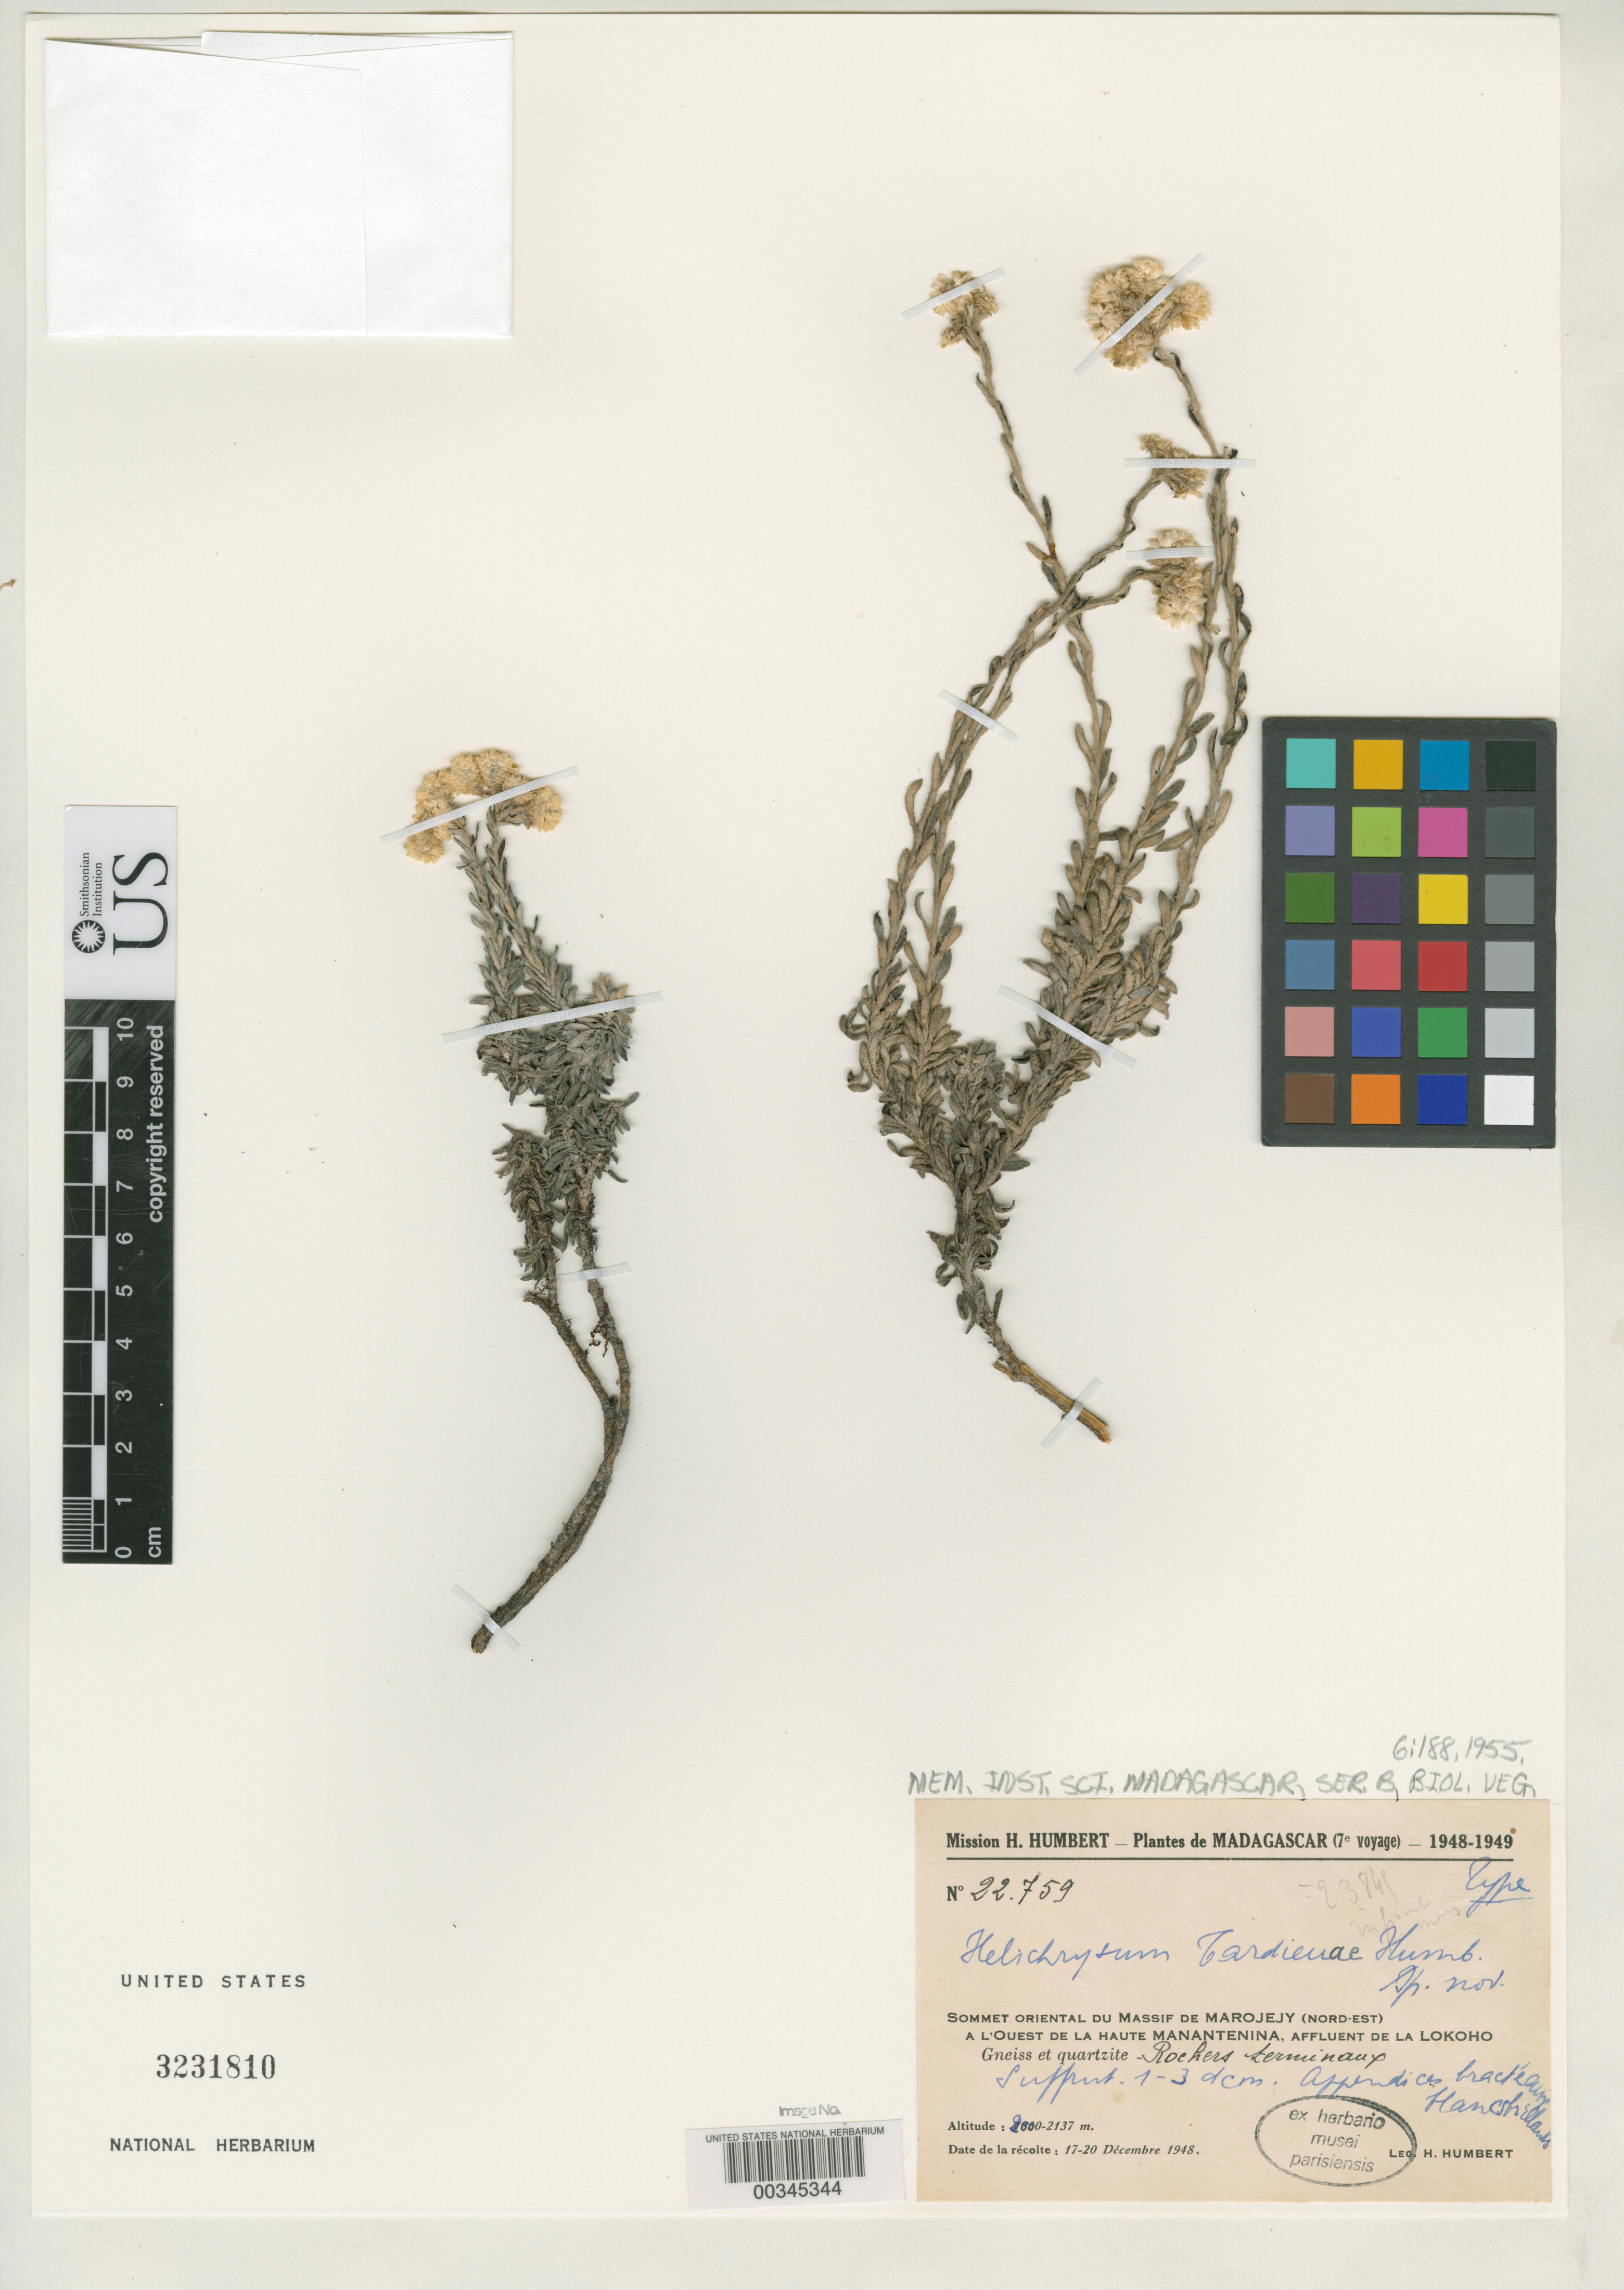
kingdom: Plantae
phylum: Tracheophyta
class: Magnoliopsida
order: Asterales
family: Asteraceae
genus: Helichrysum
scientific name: Helichrysum tardieuae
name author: Humbert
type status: Isotype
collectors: H. Humbert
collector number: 22759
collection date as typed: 17 Dec 1948 to 20 Dec 1948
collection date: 1948-12-17/1948-12-20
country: Madagascar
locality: Sommet Oriental du Massif de Marojejy (NE) a l'ouest de La haute Manantenina, affluent de La Lokoho.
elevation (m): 2000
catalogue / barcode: US 3231810